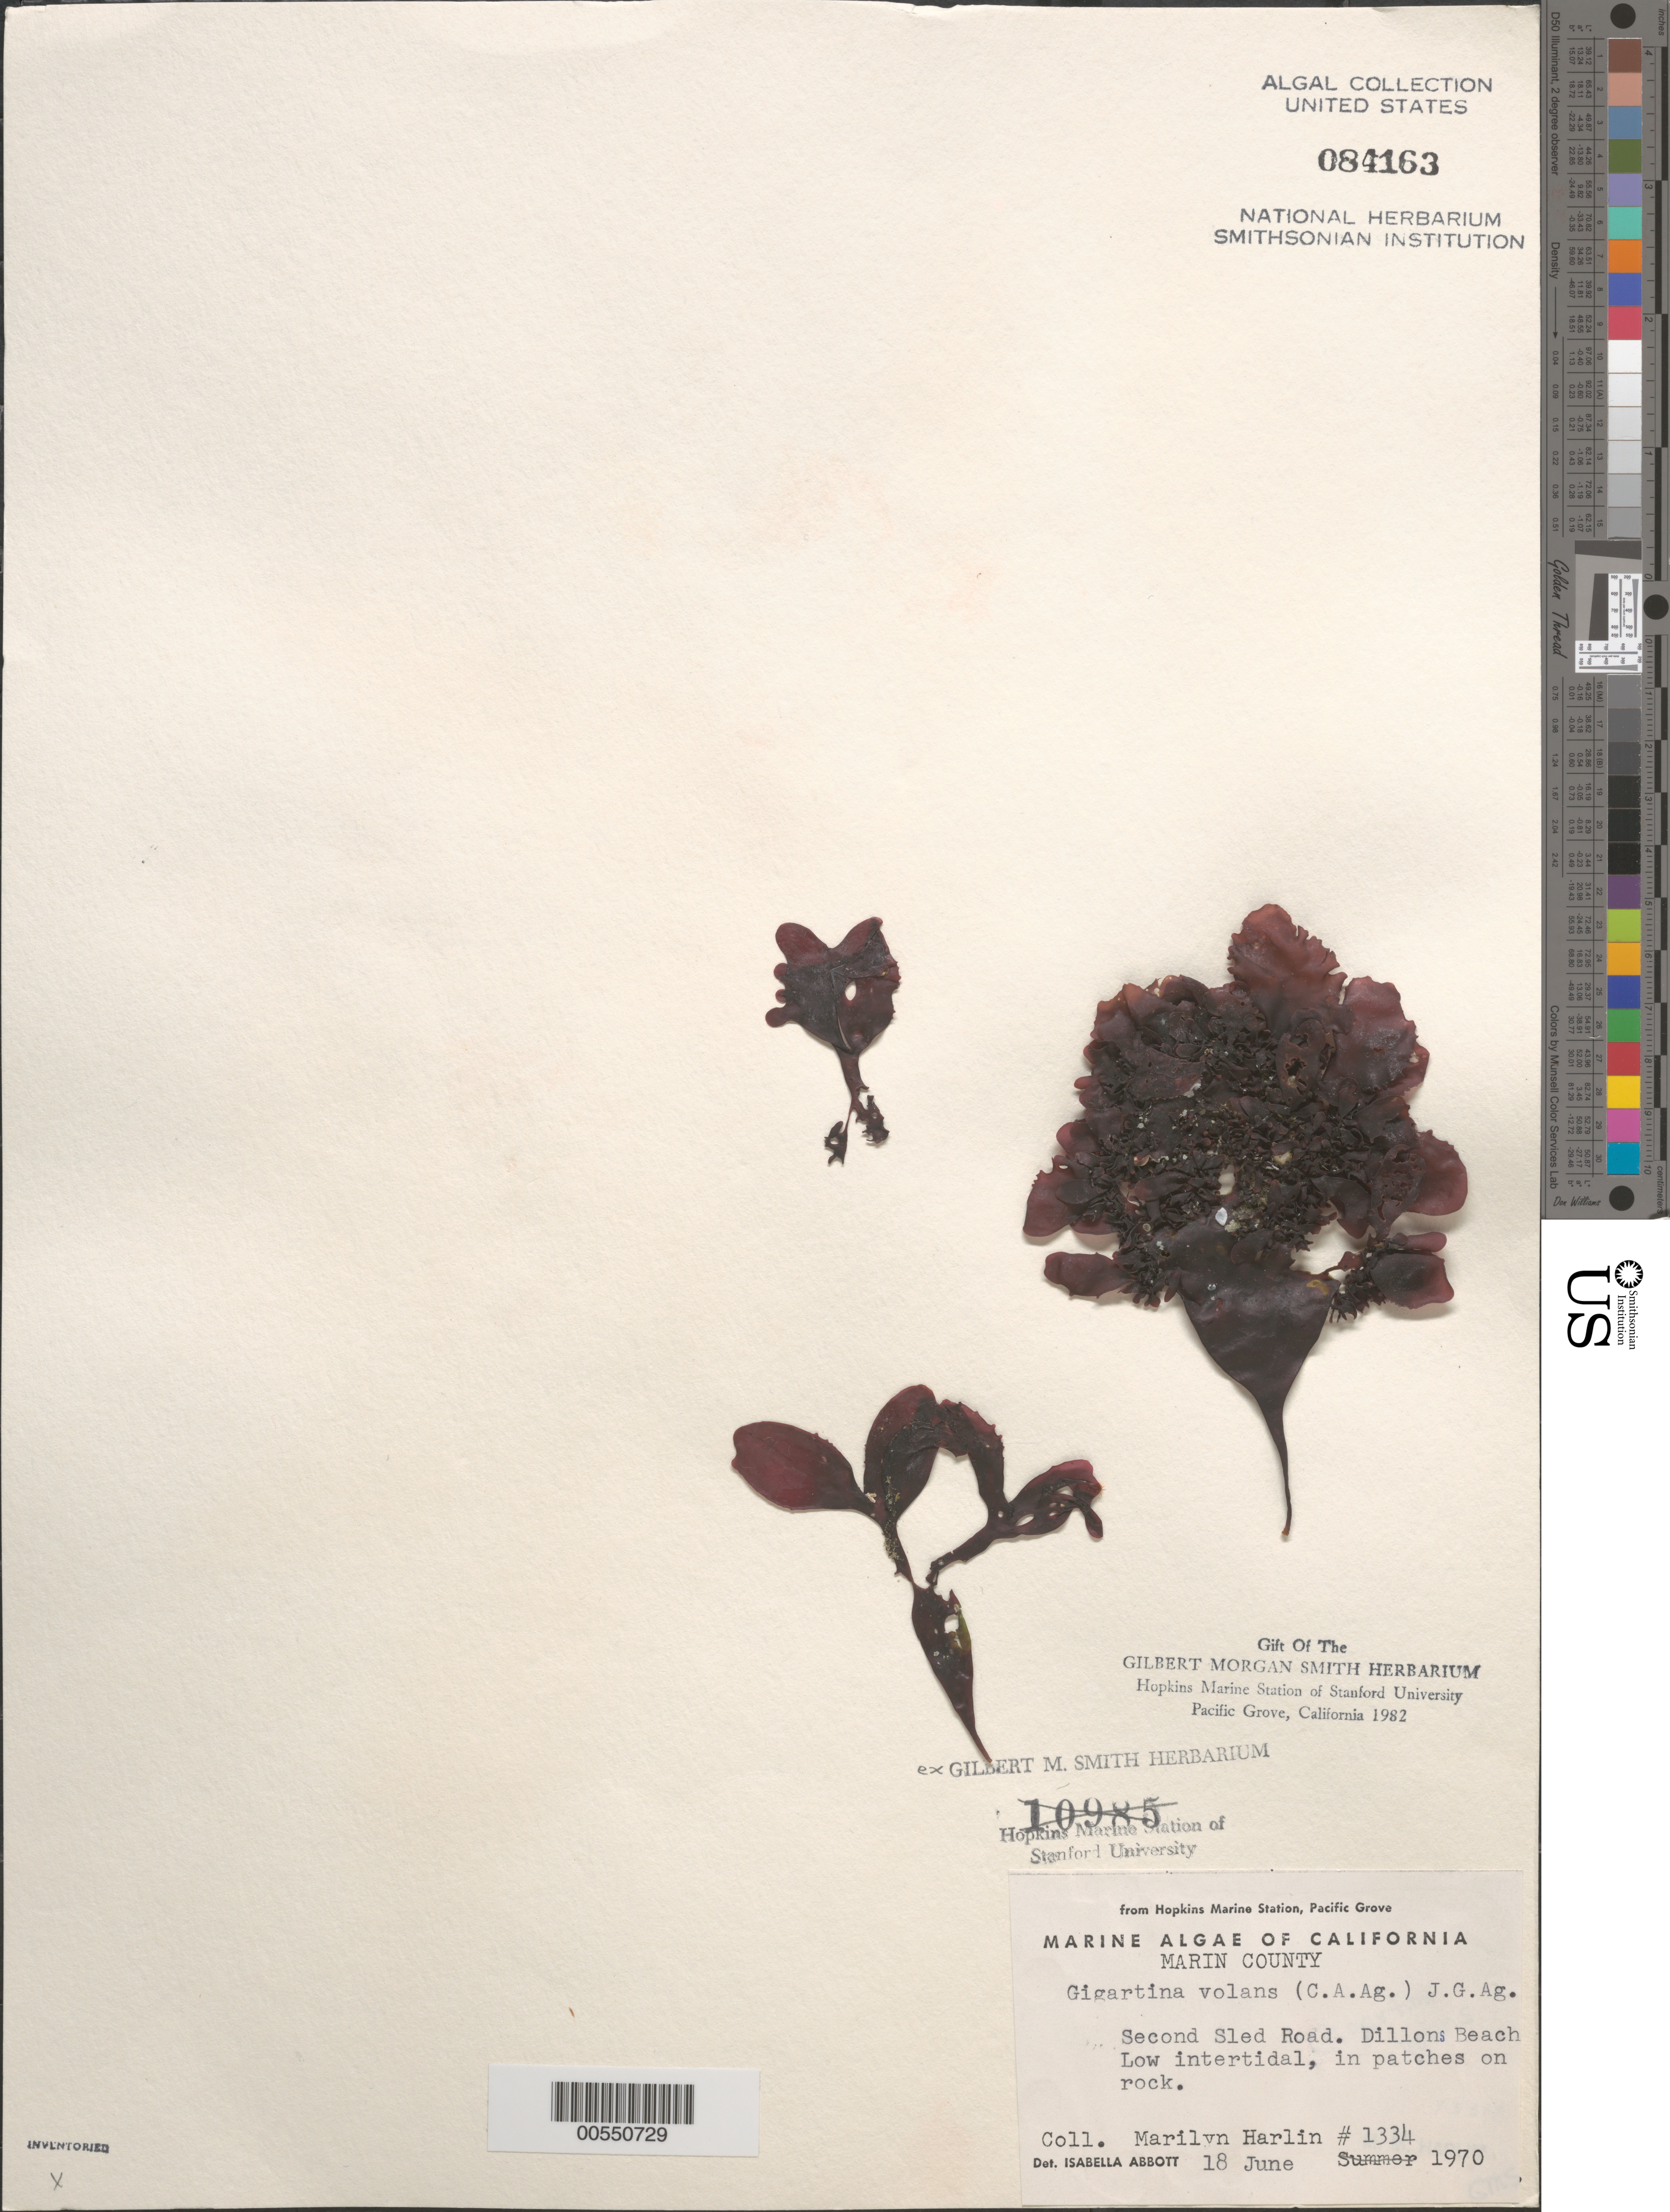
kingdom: Plantae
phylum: Rhodophyta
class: Florideophyceae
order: Gigartinales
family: Gigartinaceae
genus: Mazzaella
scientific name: Mazzaella volans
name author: (C. Agardh) Fredericq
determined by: Algae name updating Project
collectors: M. Harlin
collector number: IAA 1334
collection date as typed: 18 Jun 1970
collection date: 1970-06-18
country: United States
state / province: California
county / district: Marin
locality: Second Sled Road, Dillons Beach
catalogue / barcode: US 84163